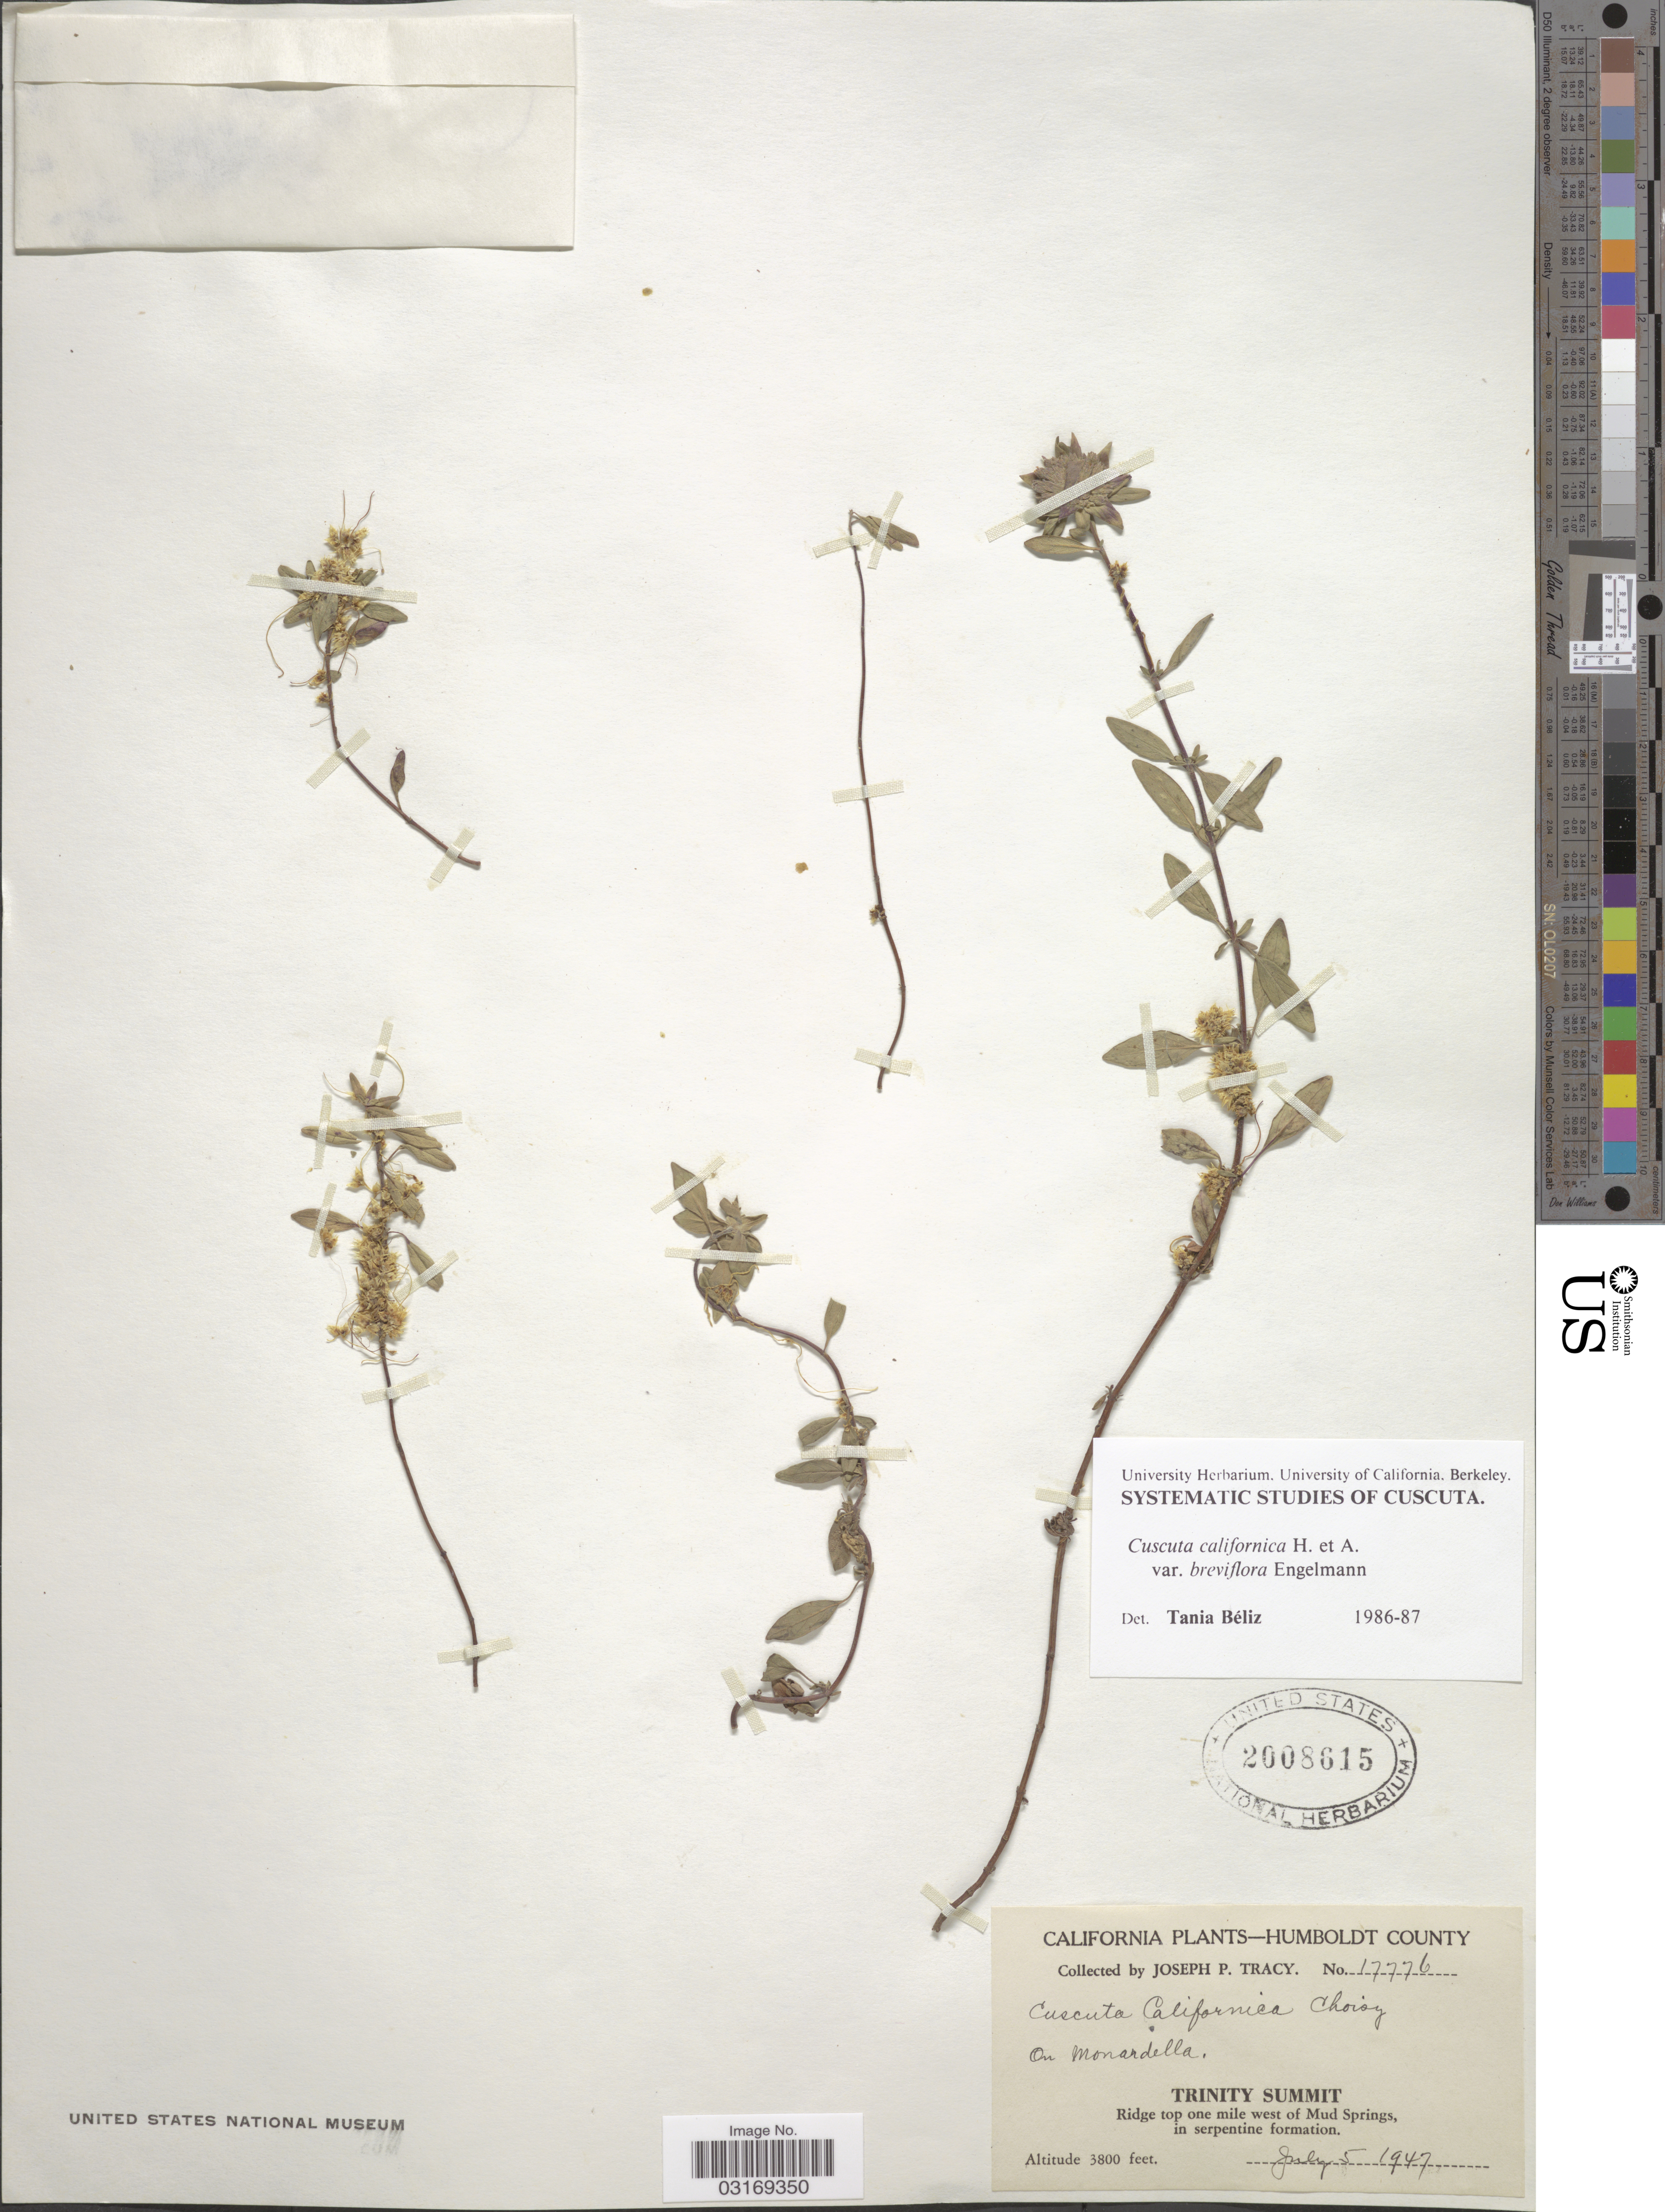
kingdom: Plantae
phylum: Tracheophyta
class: Magnoliopsida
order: Solanales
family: Convolvulaceae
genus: Cuscuta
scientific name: Cuscuta californica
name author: Hook. & Arn.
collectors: J. Tracy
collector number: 17776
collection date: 1947-07-05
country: United States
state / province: California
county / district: Humboldt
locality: Humboldt County. On Monardella, Trinity Summit Ridge top one mile west of Mud Springs, in serpentine formation.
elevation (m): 1158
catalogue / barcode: US 2008615